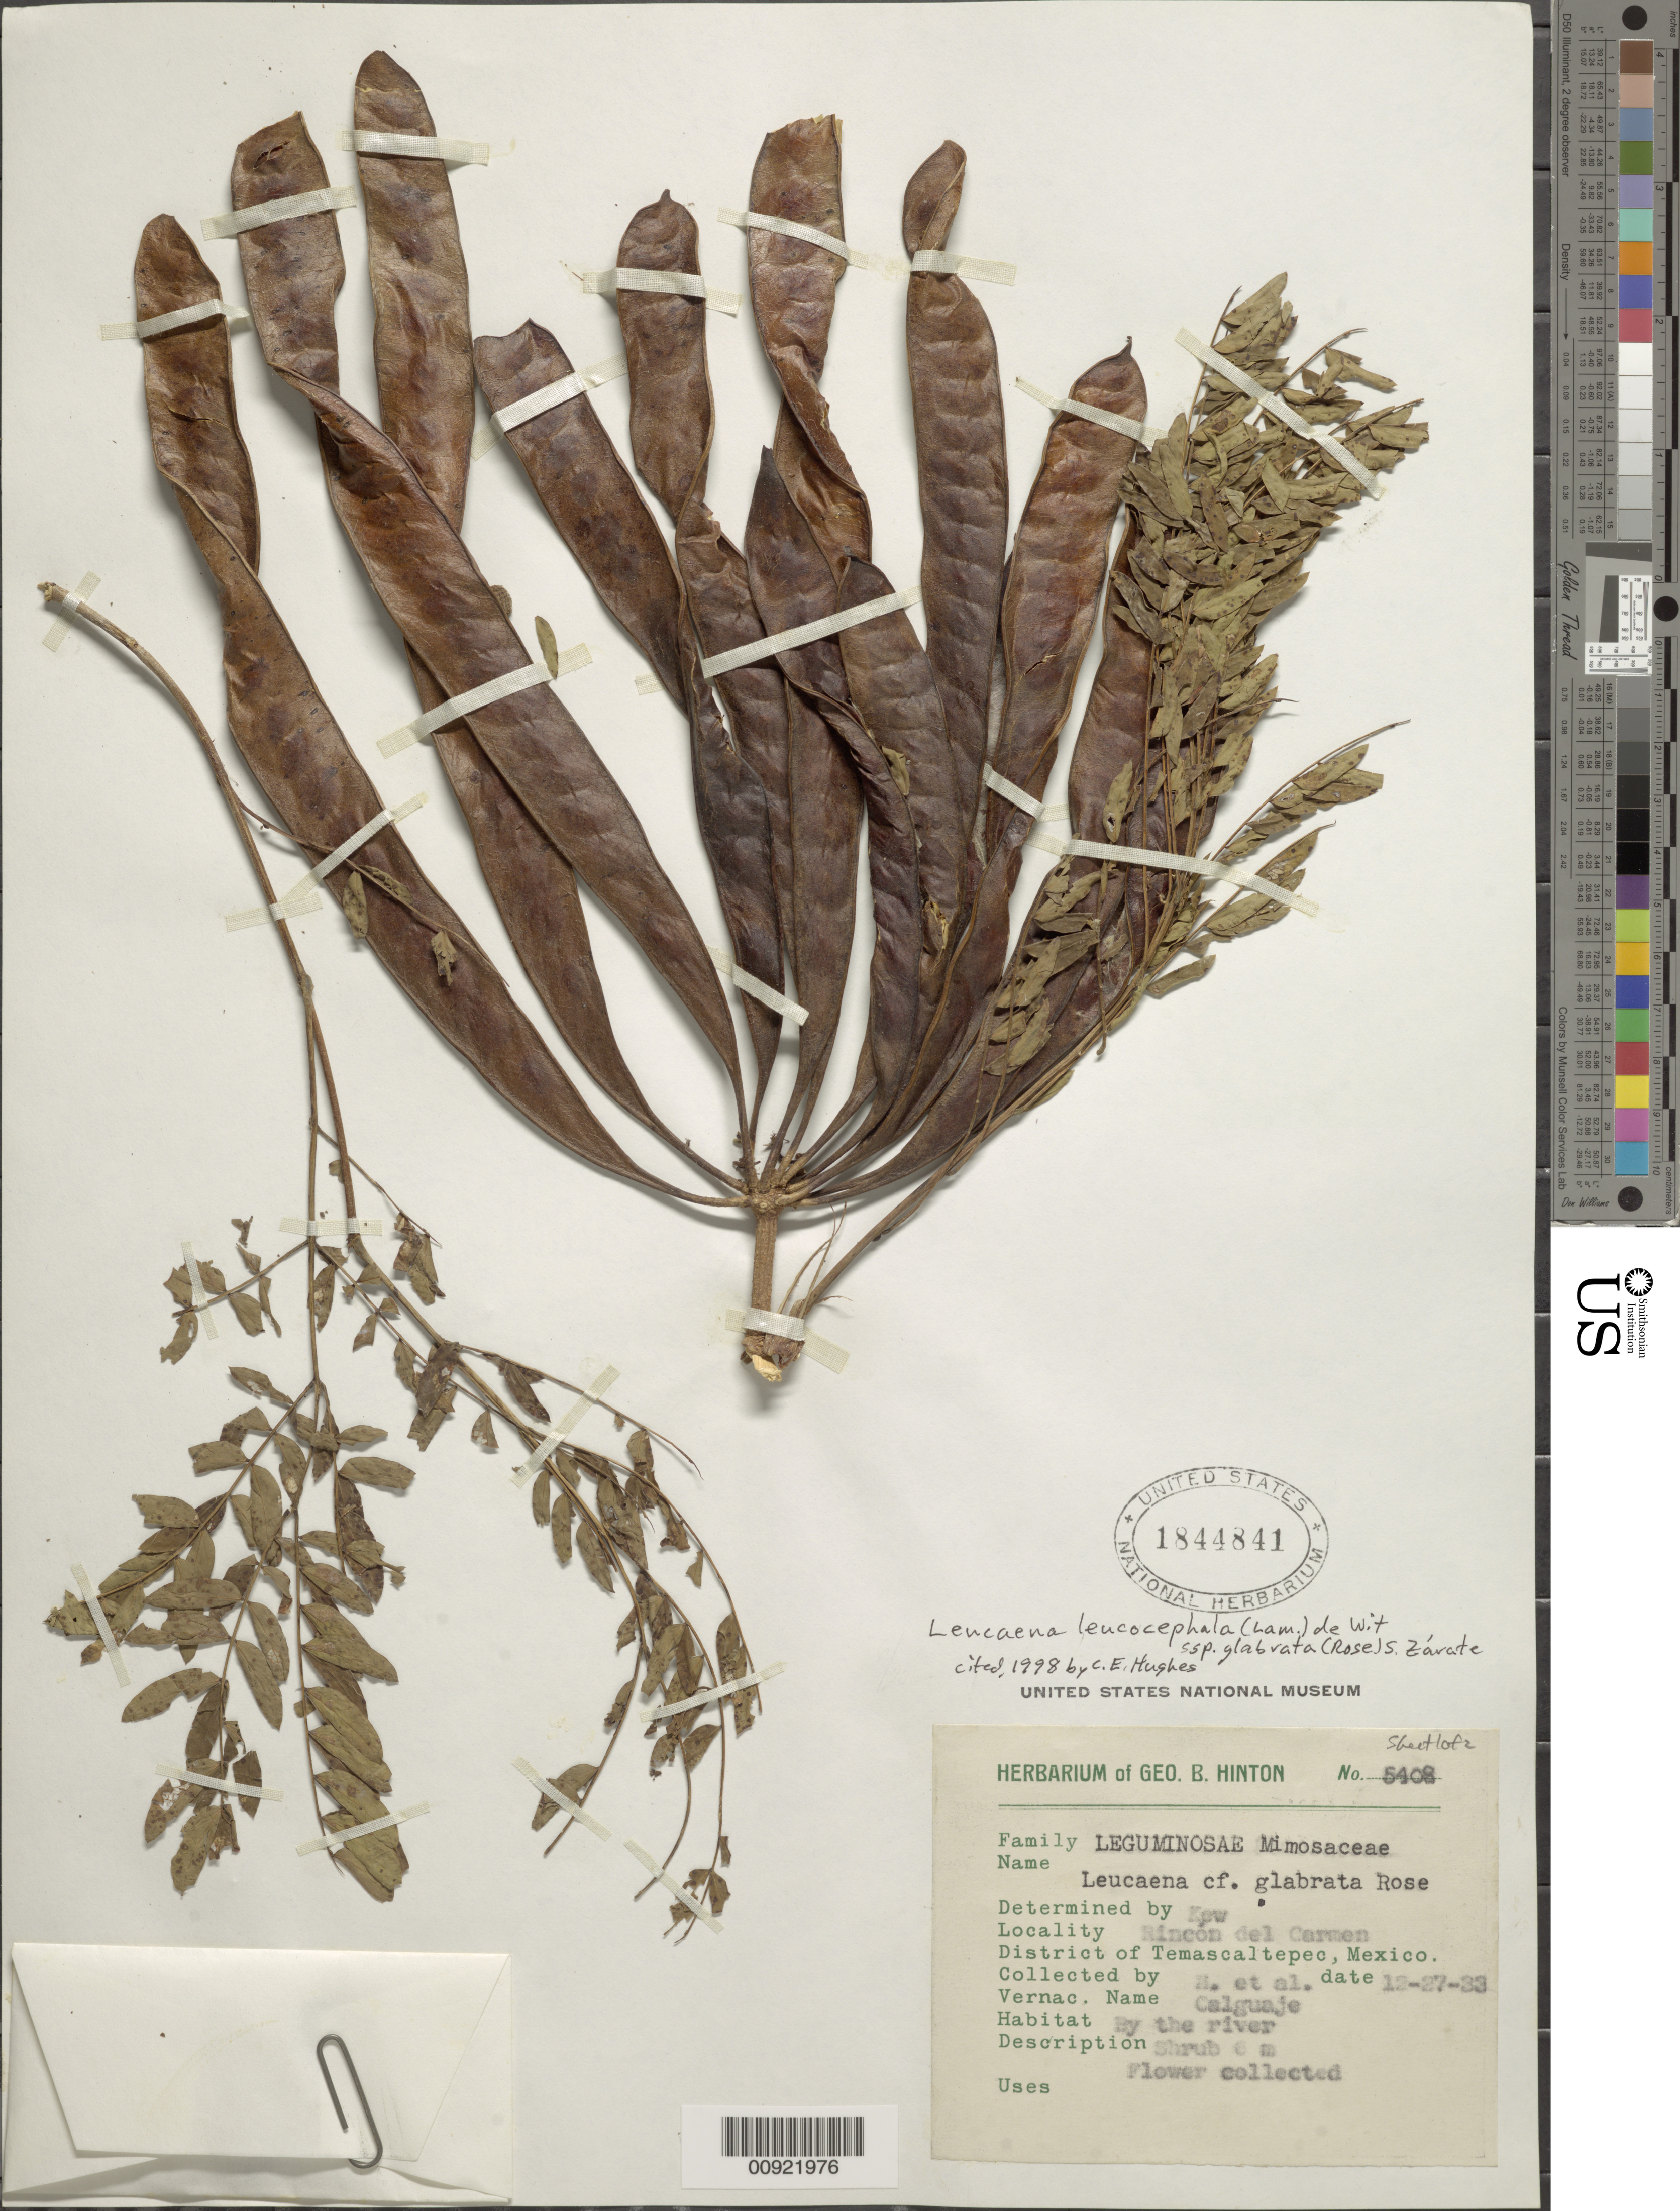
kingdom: Plantae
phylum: Tracheophyta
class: Magnoliopsida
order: Fabales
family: Fabaceae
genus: Leucaena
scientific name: Leucaena leucocephala subsp. glabrata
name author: (Rose) Zaráte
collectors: G. B. Hinton & et al.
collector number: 5408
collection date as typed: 27 Dec 1933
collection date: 1933-12-27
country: Mexico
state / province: México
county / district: Temascaltepec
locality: Rincón del Carmen, District of Temascaltepec, State of Mexico.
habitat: By the river.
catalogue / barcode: US 1844841